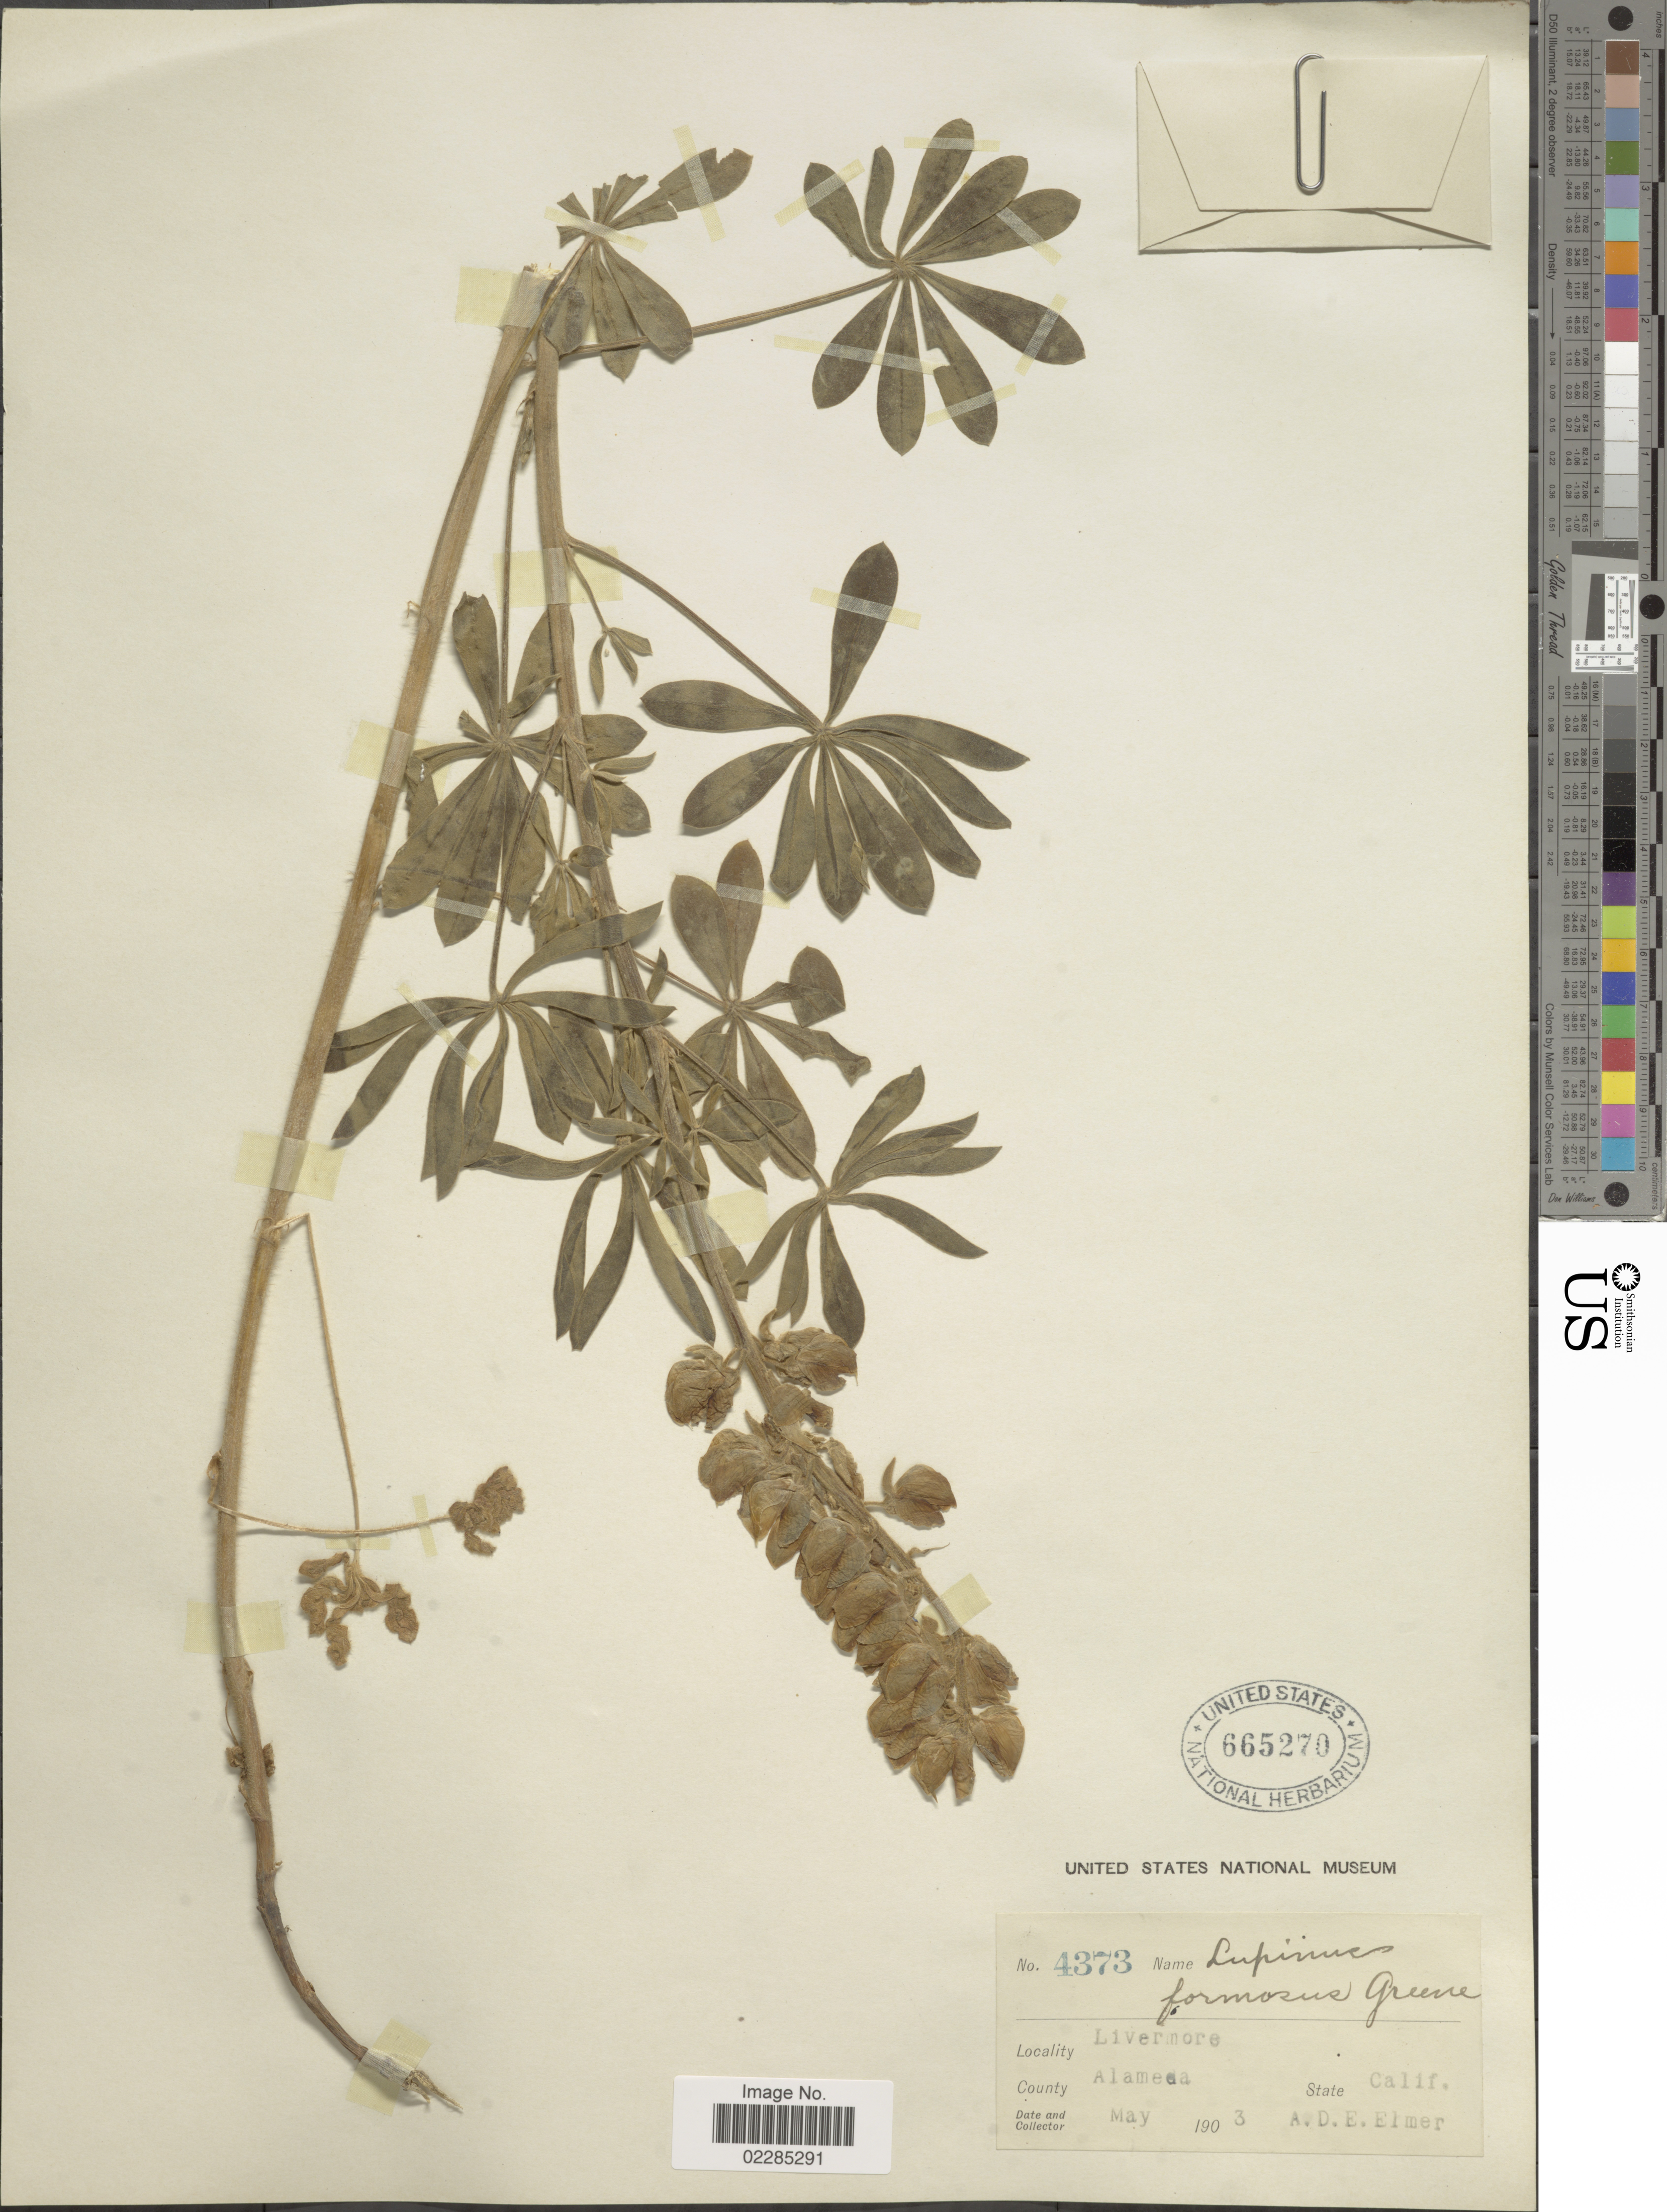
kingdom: Plantae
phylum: Tracheophyta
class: Magnoliopsida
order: Fabales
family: Fabaceae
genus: Lupinus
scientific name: Lupinus formosus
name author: Greene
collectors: A. D. E. Elmer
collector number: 4373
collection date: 1903-05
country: United States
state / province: California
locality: Livermore, Almeda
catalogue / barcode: US 665270